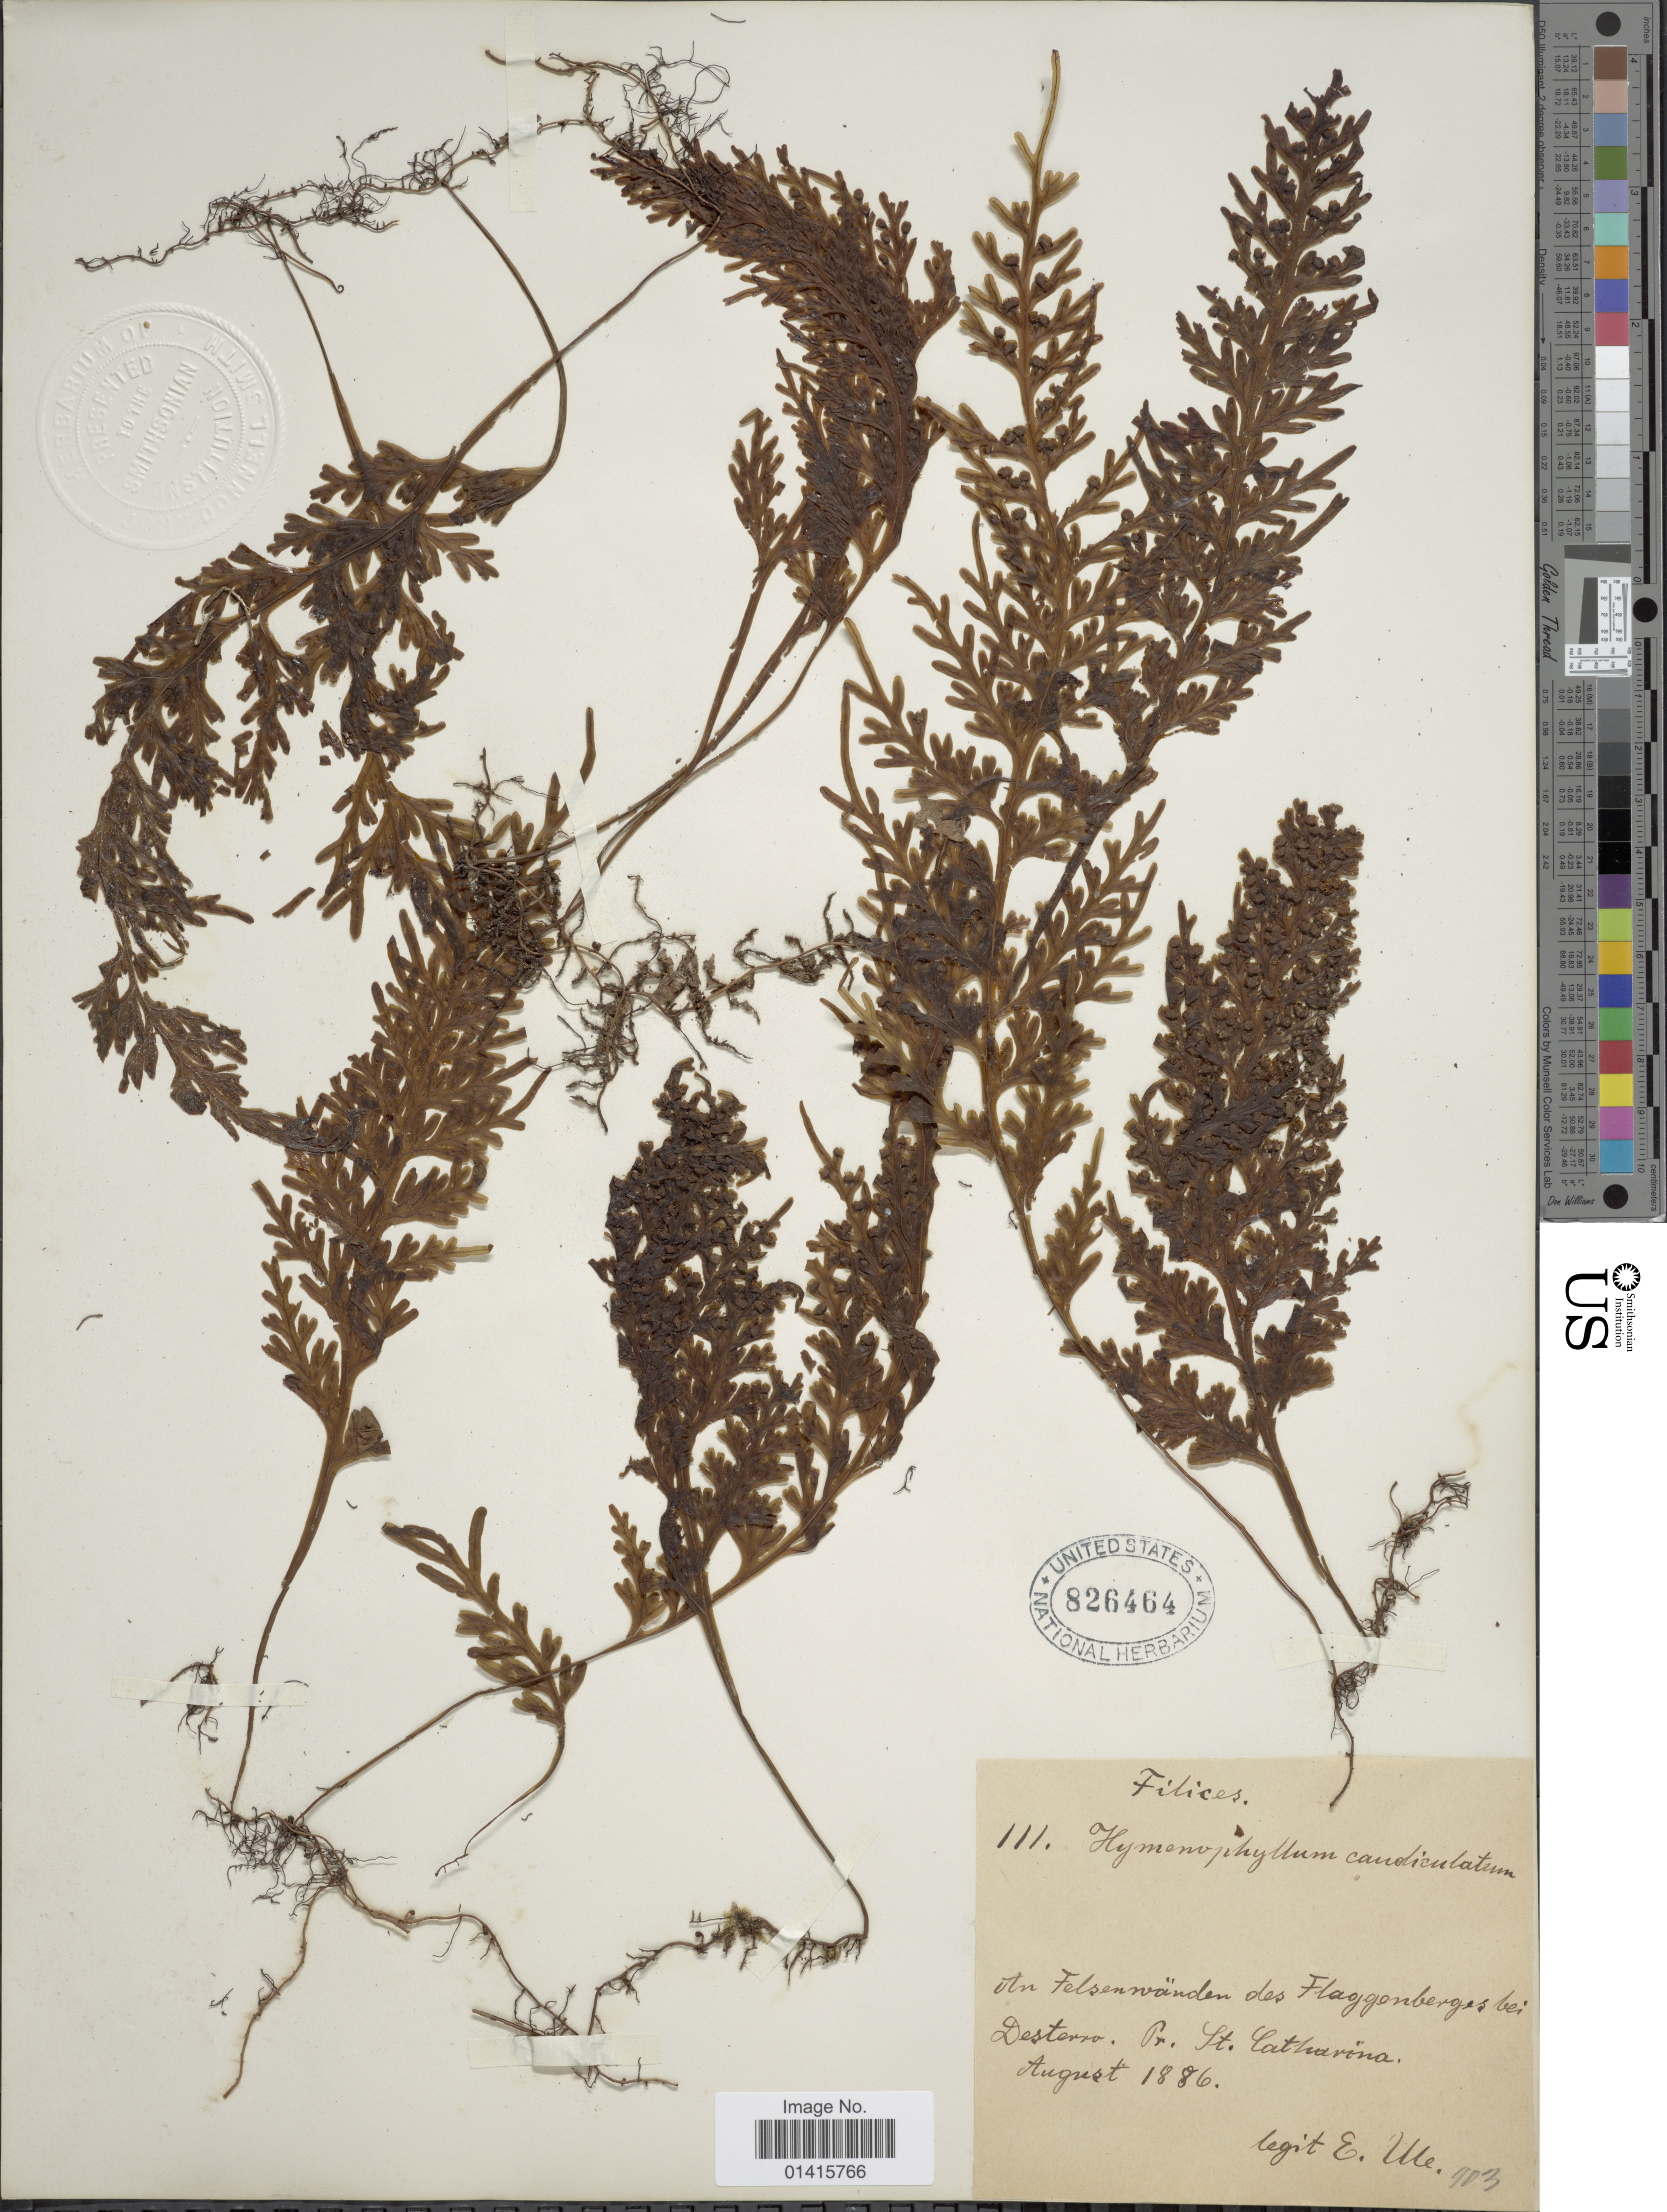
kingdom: Plantae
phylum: Tracheophyta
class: Polypodiopsida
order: Hymenophyllales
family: Hymenophyllaceae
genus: Hymenophyllum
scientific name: Hymenophyllum caudiculatum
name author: Mart.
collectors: E. H. Ule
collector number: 111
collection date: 1886-08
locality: An felsenwanden des Glaggenberges bei Desterro, Pr. St. Catharina [interpreted]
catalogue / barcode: US 826464